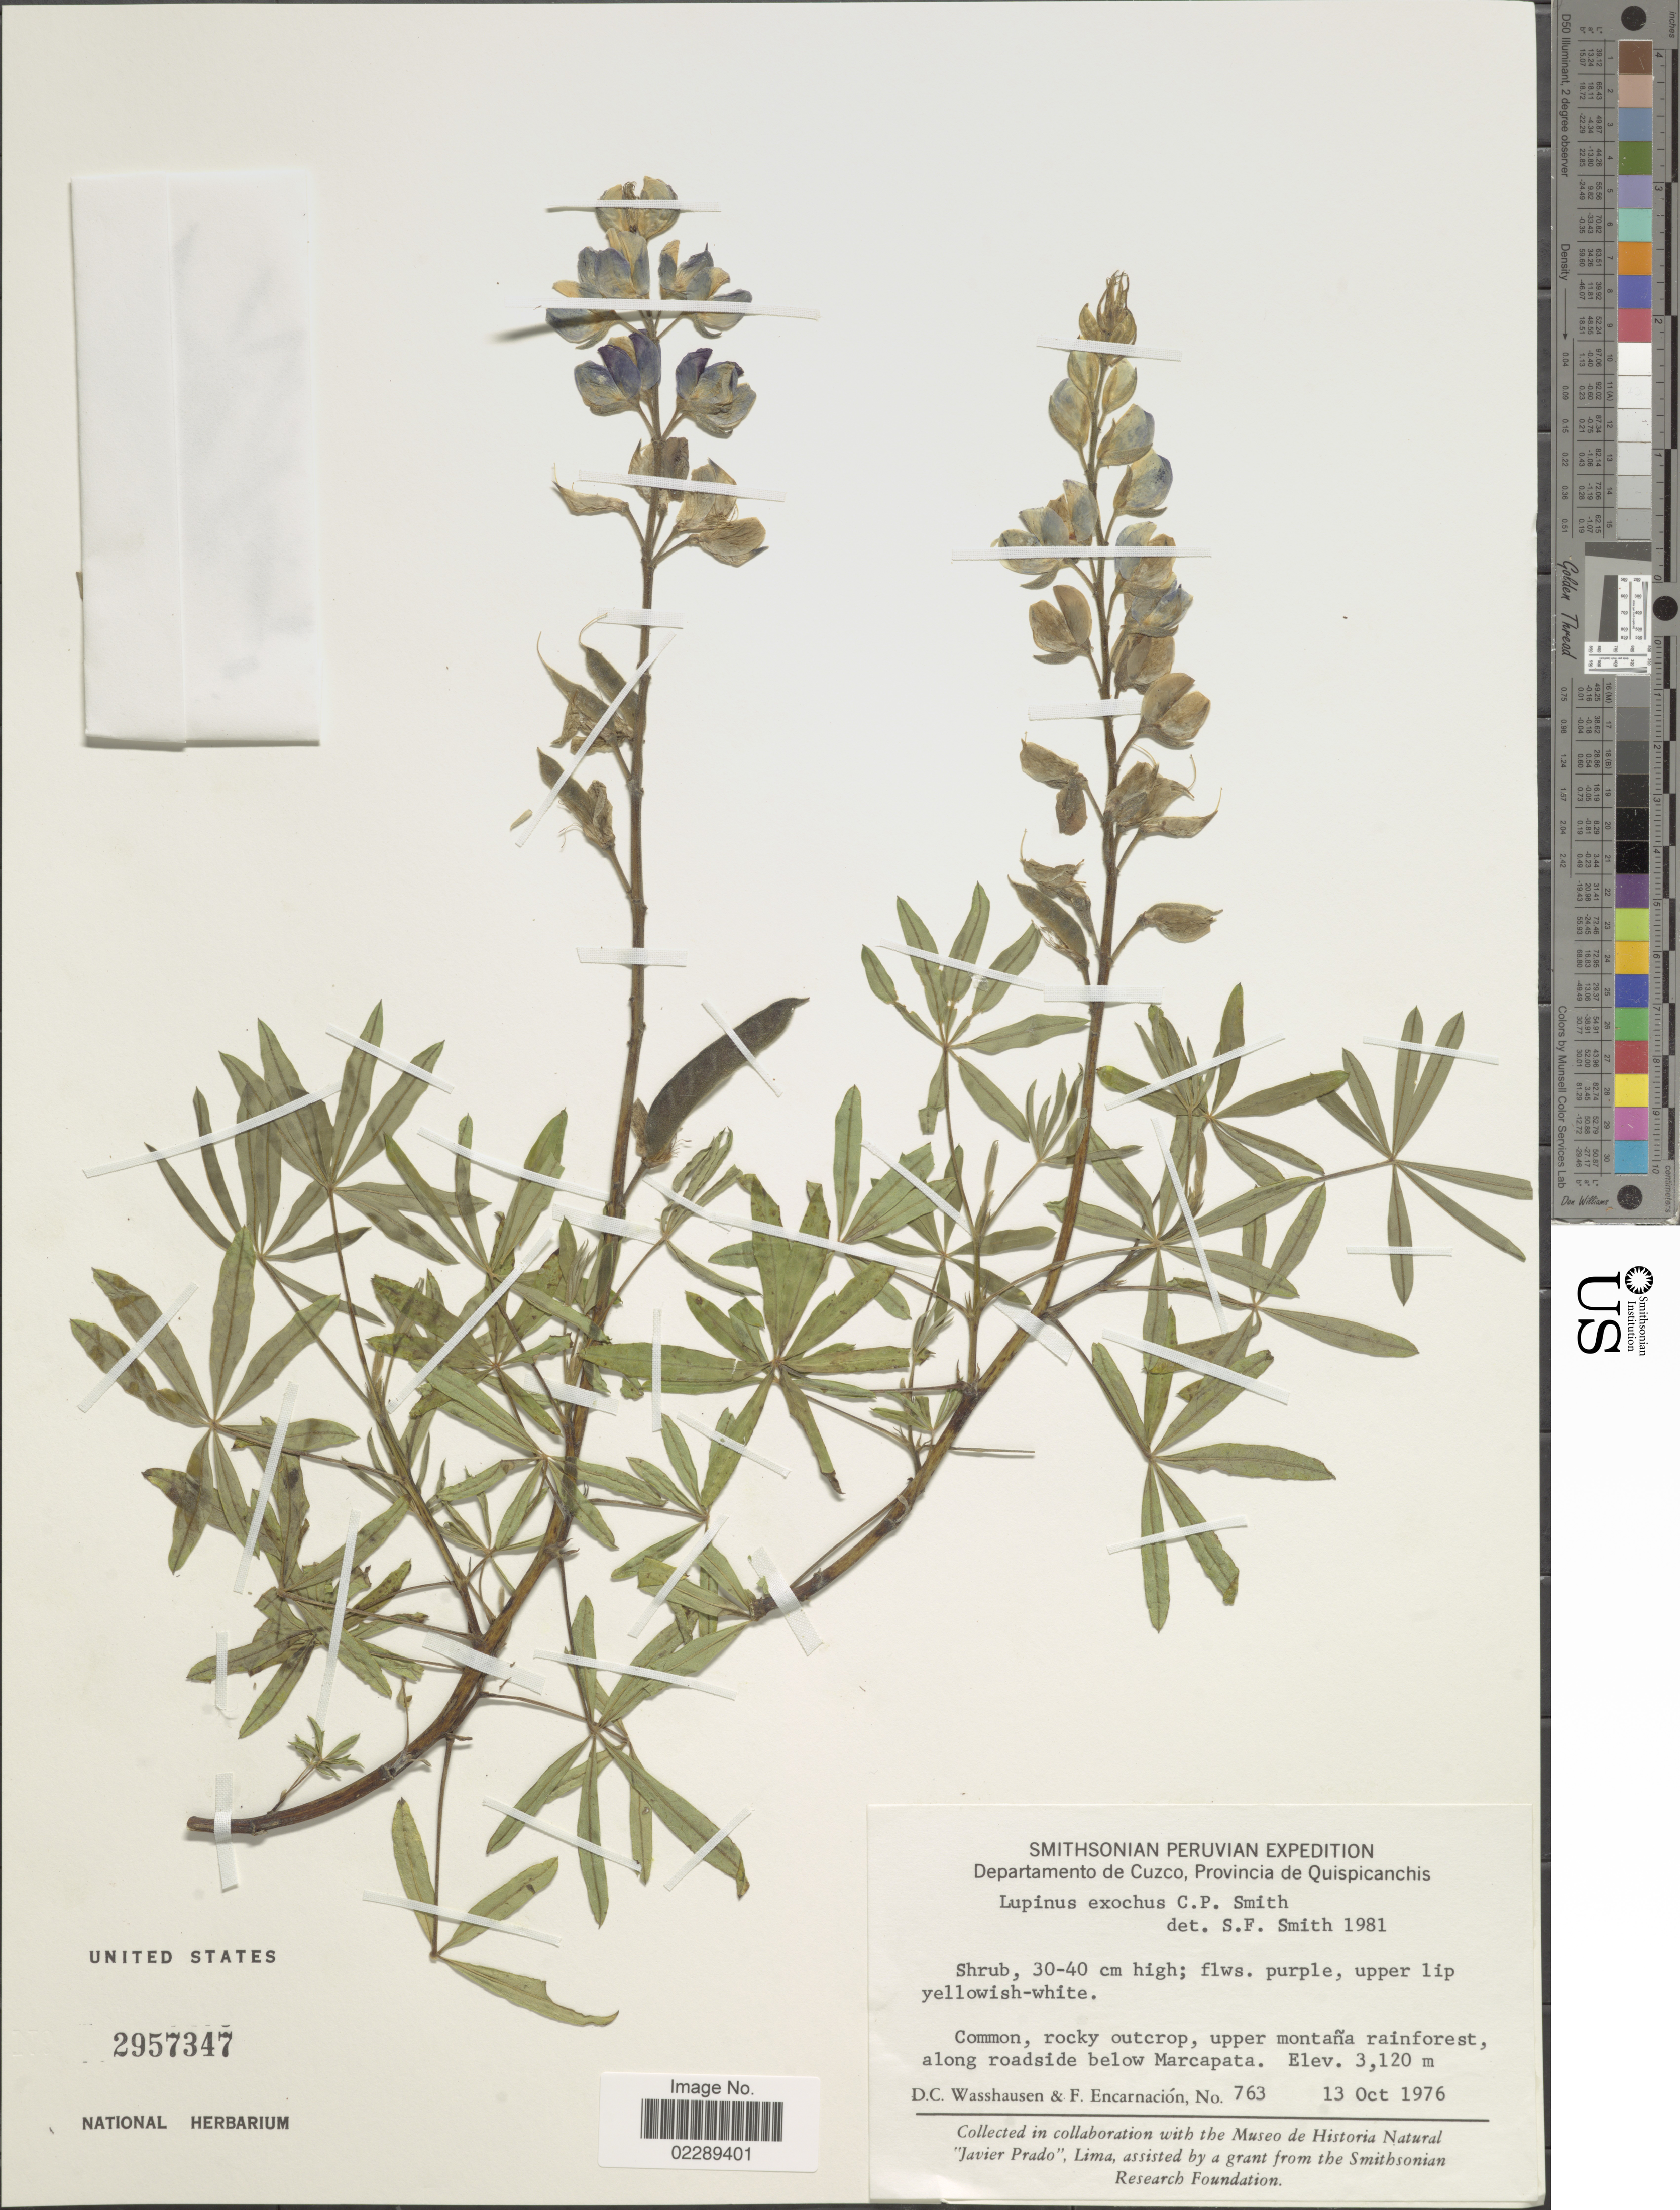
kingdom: Plantae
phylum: Tracheophyta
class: Magnoliopsida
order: Fabales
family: Fabaceae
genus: Lupinus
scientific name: Lupinus exochus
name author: C.P. Sm.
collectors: D. C. Wasshausen & F. Encarnación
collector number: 763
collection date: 1976-10-13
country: Peru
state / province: Cusco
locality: Departamento de Cuzco, Provincia de Quispicanchis. Common, rocky outcrop, upper montaña rainforest, along roadside below Marcapata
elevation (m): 3120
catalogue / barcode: US 2957347